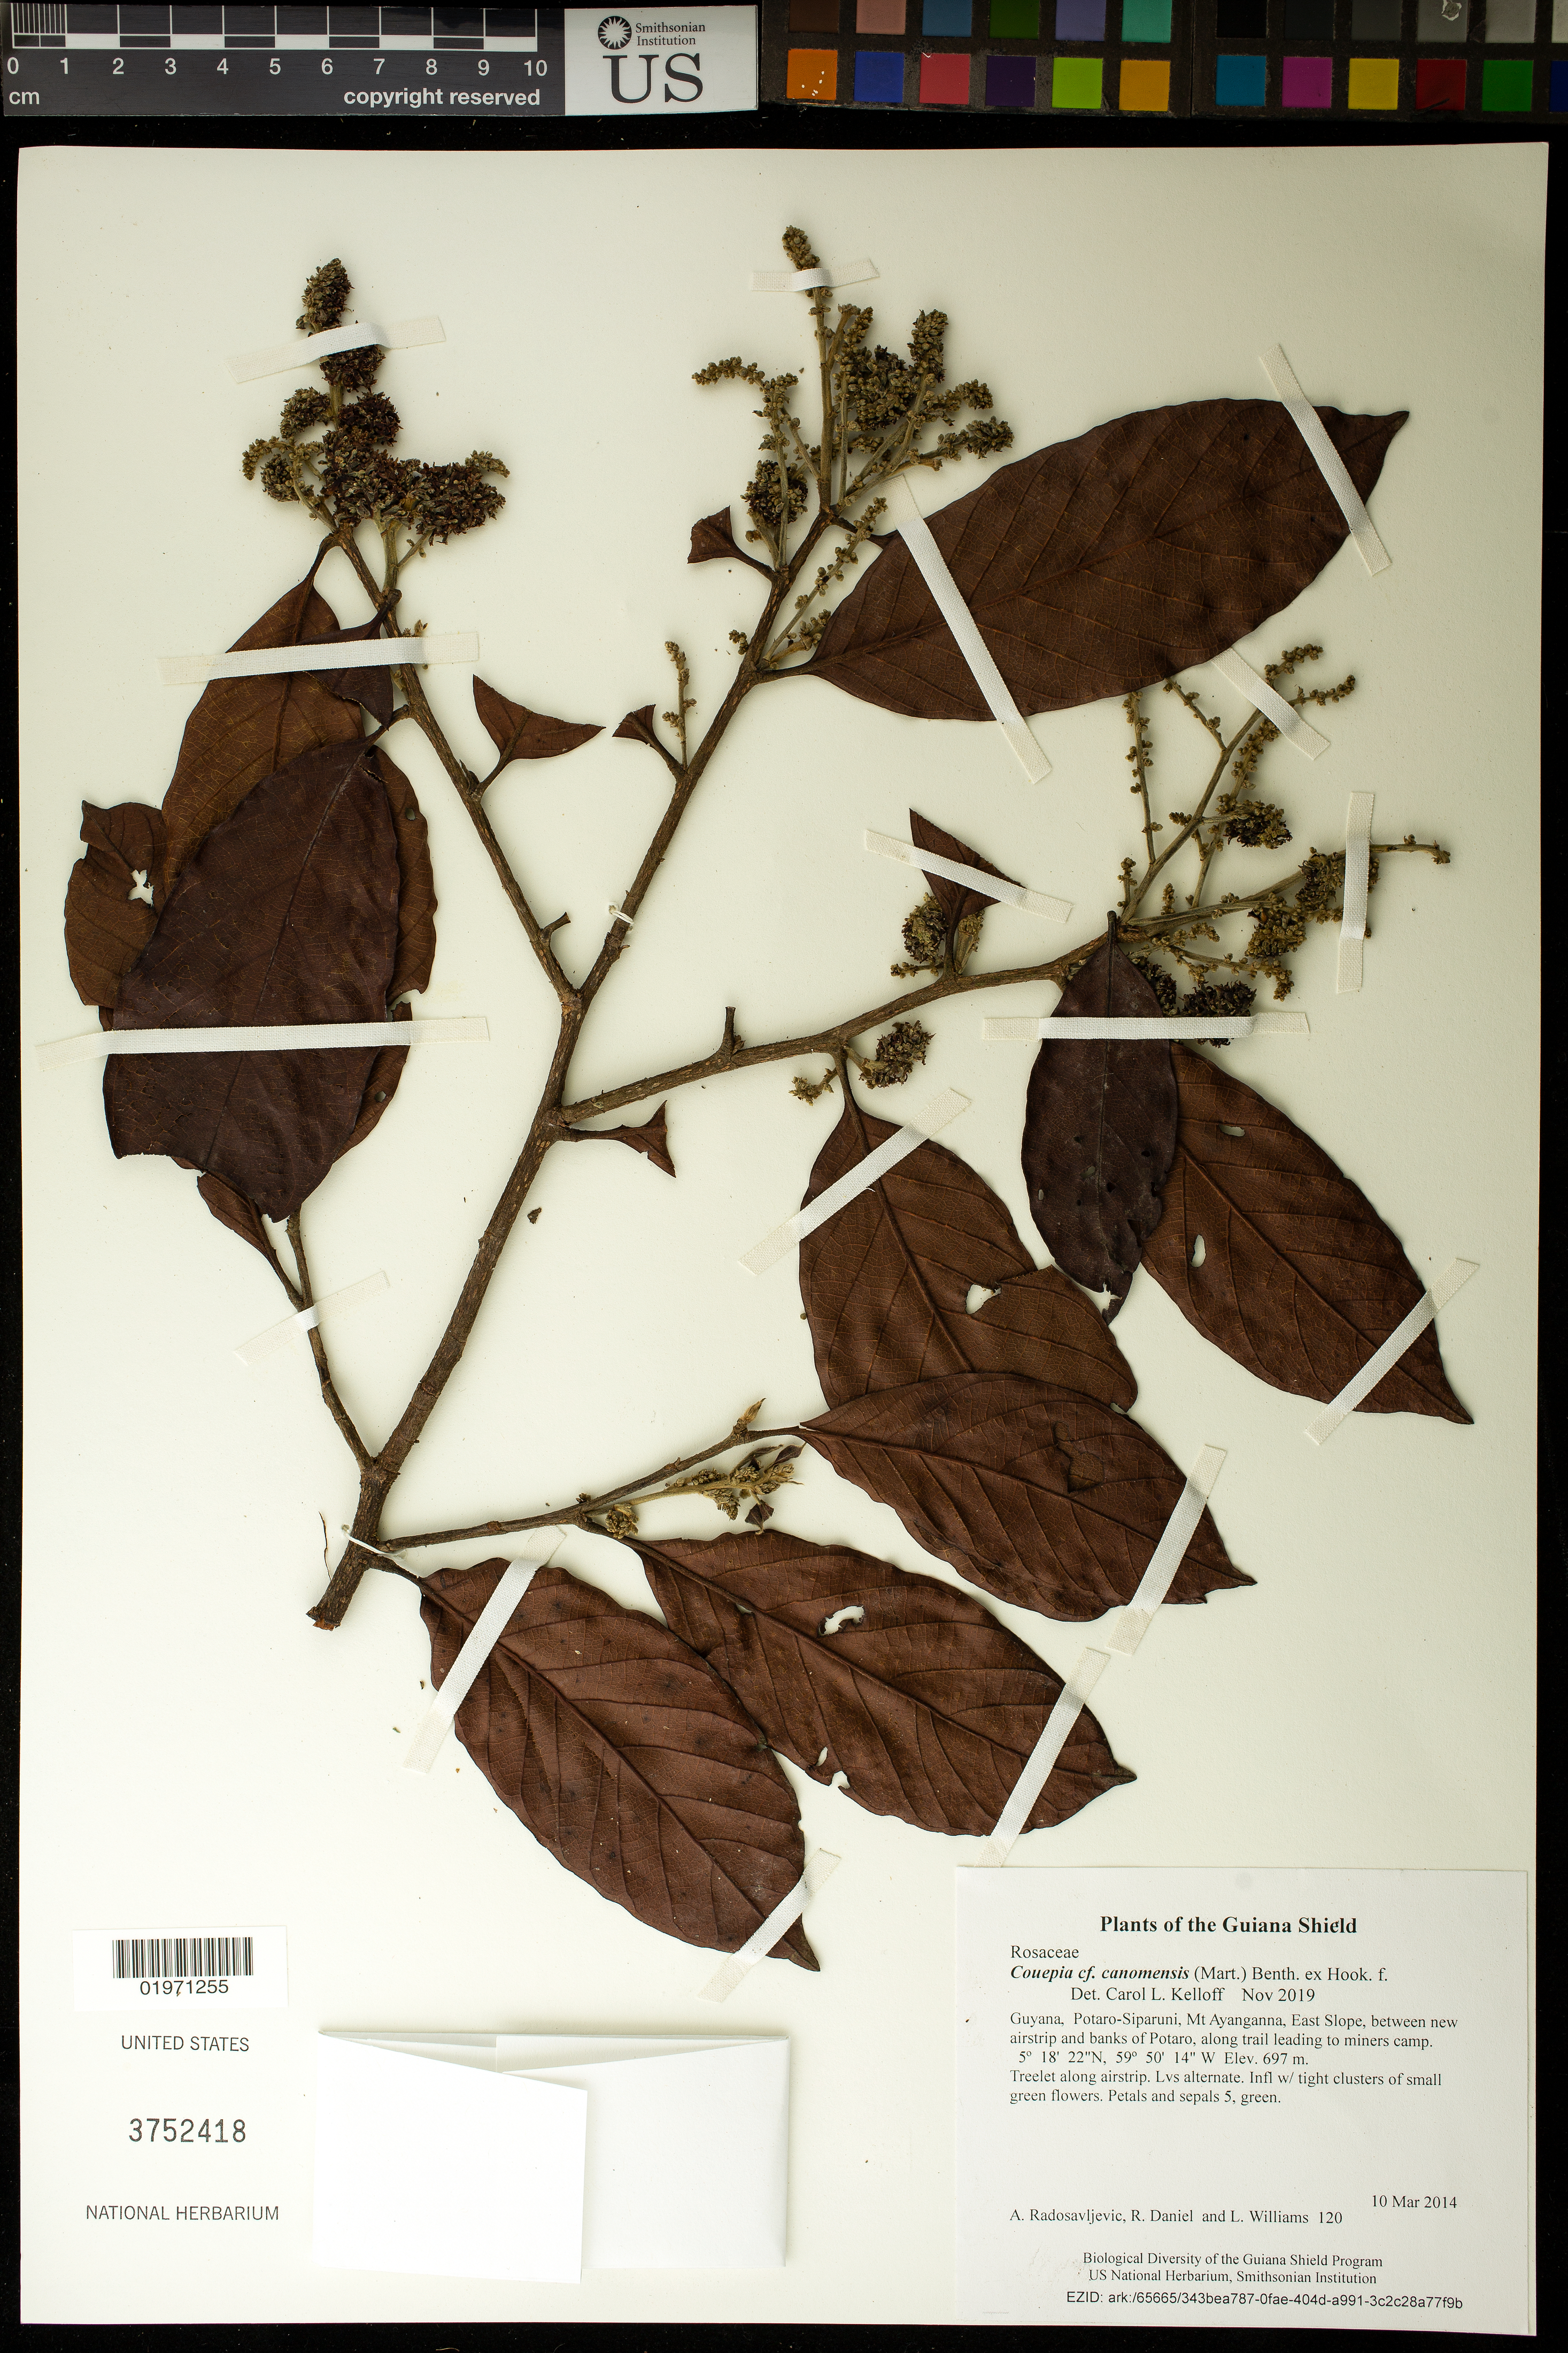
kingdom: Plantae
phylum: Tracheophyta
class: Magnoliopsida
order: Malpighiales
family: Chrysobalanaceae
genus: Couepia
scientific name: Couepia canomensis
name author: (Mart.) Benth. ex Hook. f.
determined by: Kelloff, Carol L.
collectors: A. Radosavljevic, R. Daniel & L. Williams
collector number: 120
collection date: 2014-03-10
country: Guyana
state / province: Potaro-Siparuni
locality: Mt Ayanganna, East Slope, between new airstrip and banks of Potaro, along trail leading to miners camp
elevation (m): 697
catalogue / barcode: US 3752418